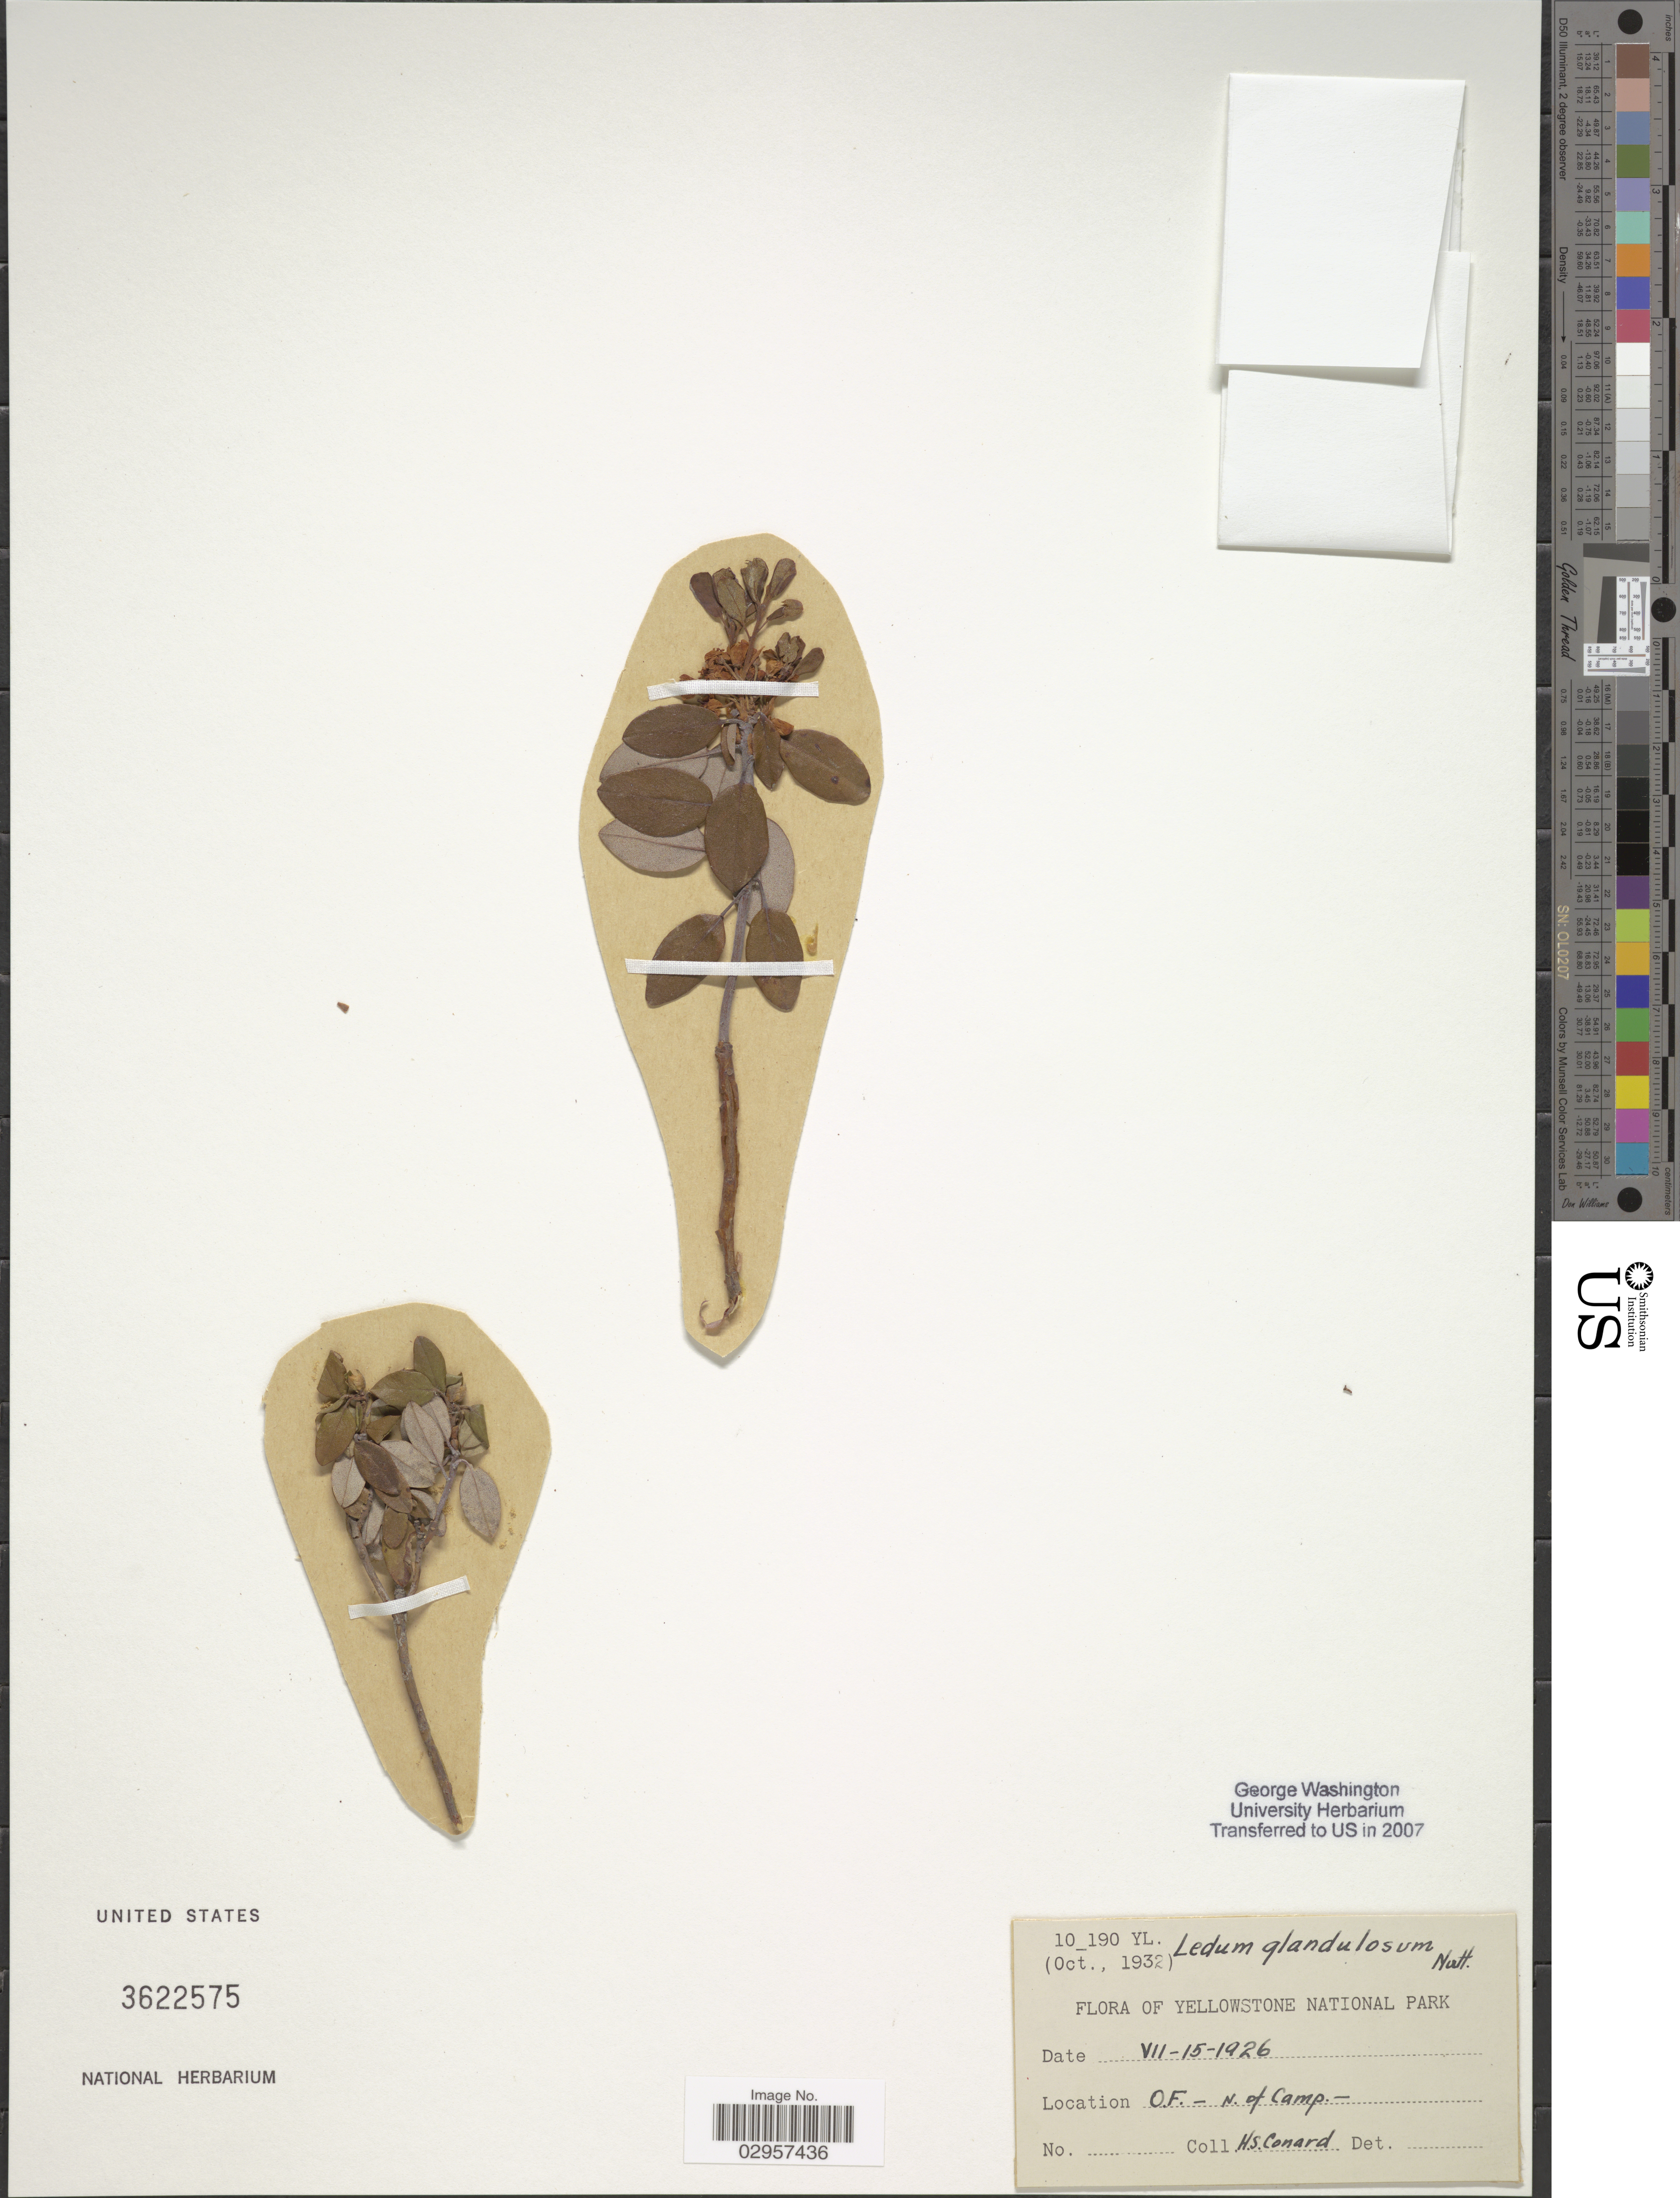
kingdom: Plantae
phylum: Tracheophyta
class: Magnoliopsida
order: Ericales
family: Ericaceae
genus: Ledum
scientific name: Ledum glandulosum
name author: Nutt.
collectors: H. S. Conard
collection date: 1926-07-15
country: United States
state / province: Wyoming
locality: Yellowstone National Park, O.F.- N. of Camp.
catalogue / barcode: US 3622575